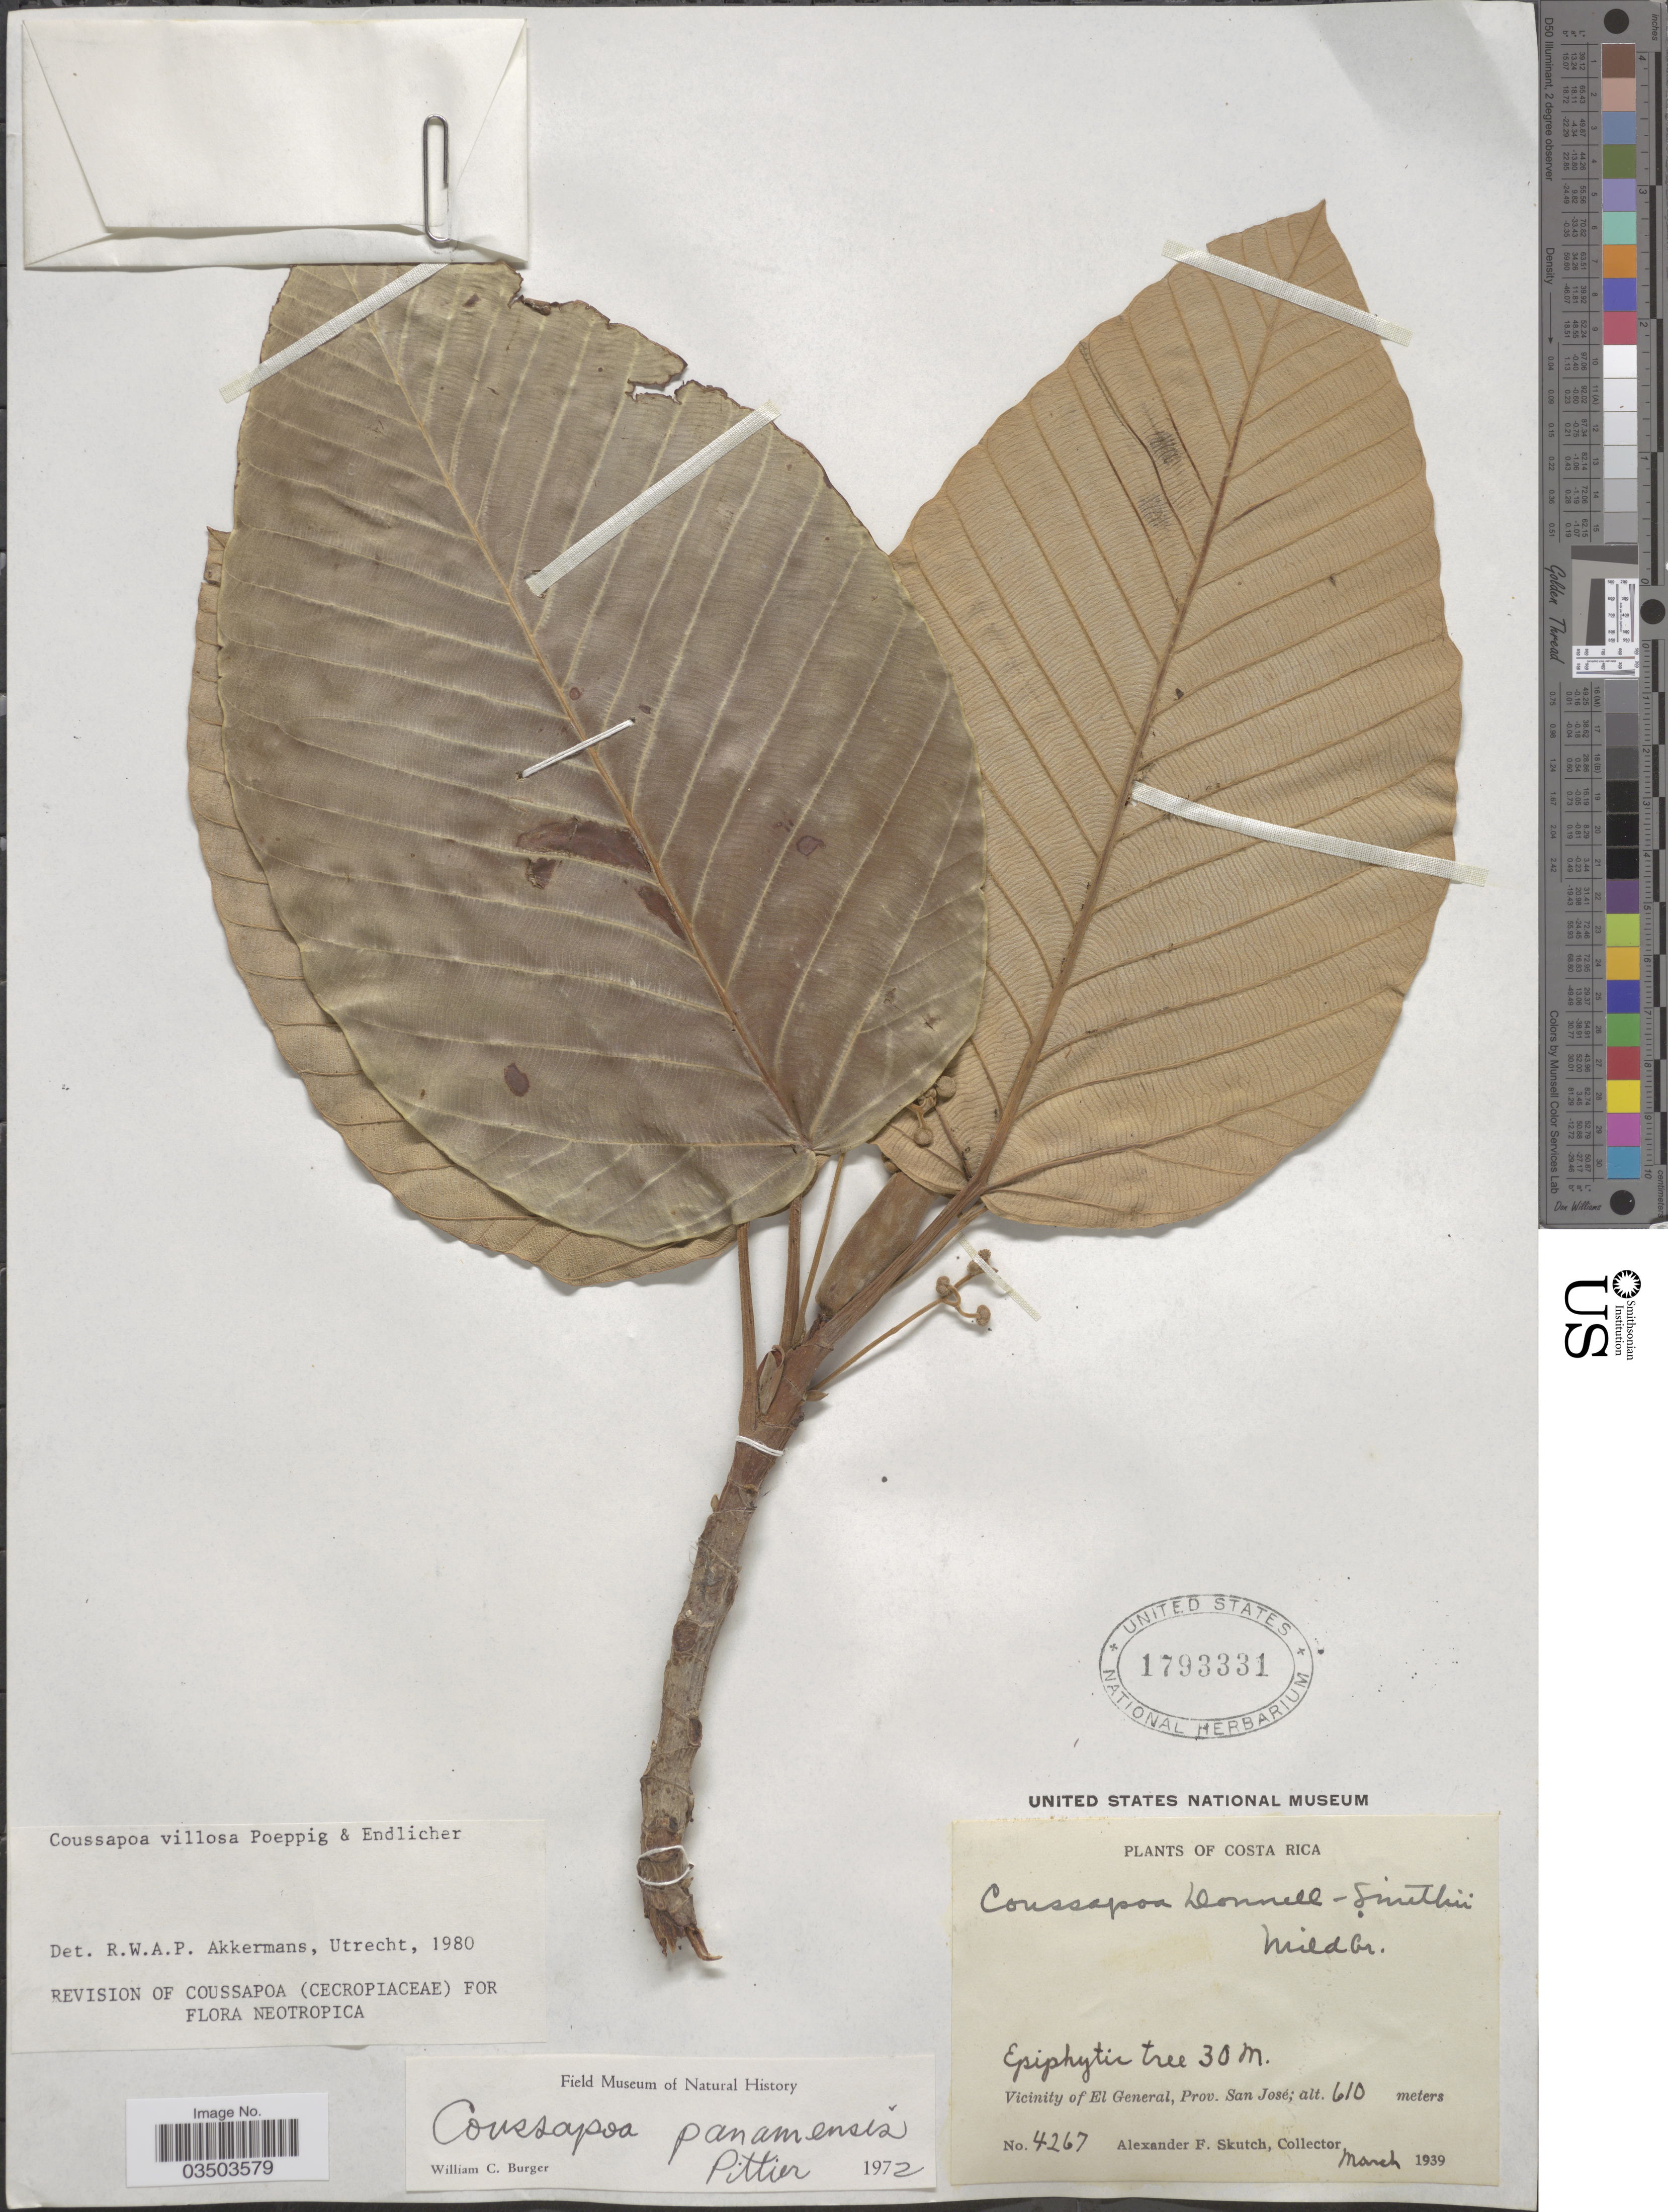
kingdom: Plantae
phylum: Tracheophyta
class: Magnoliopsida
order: Rosales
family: Urticaceae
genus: Coussapoa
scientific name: Coussapoa villosa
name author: Poepp. & Endl.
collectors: A. F. Skutch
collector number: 4267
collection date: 1939-03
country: Costa Rica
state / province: San José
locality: Vicinity of El General.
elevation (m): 610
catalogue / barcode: US 1793331